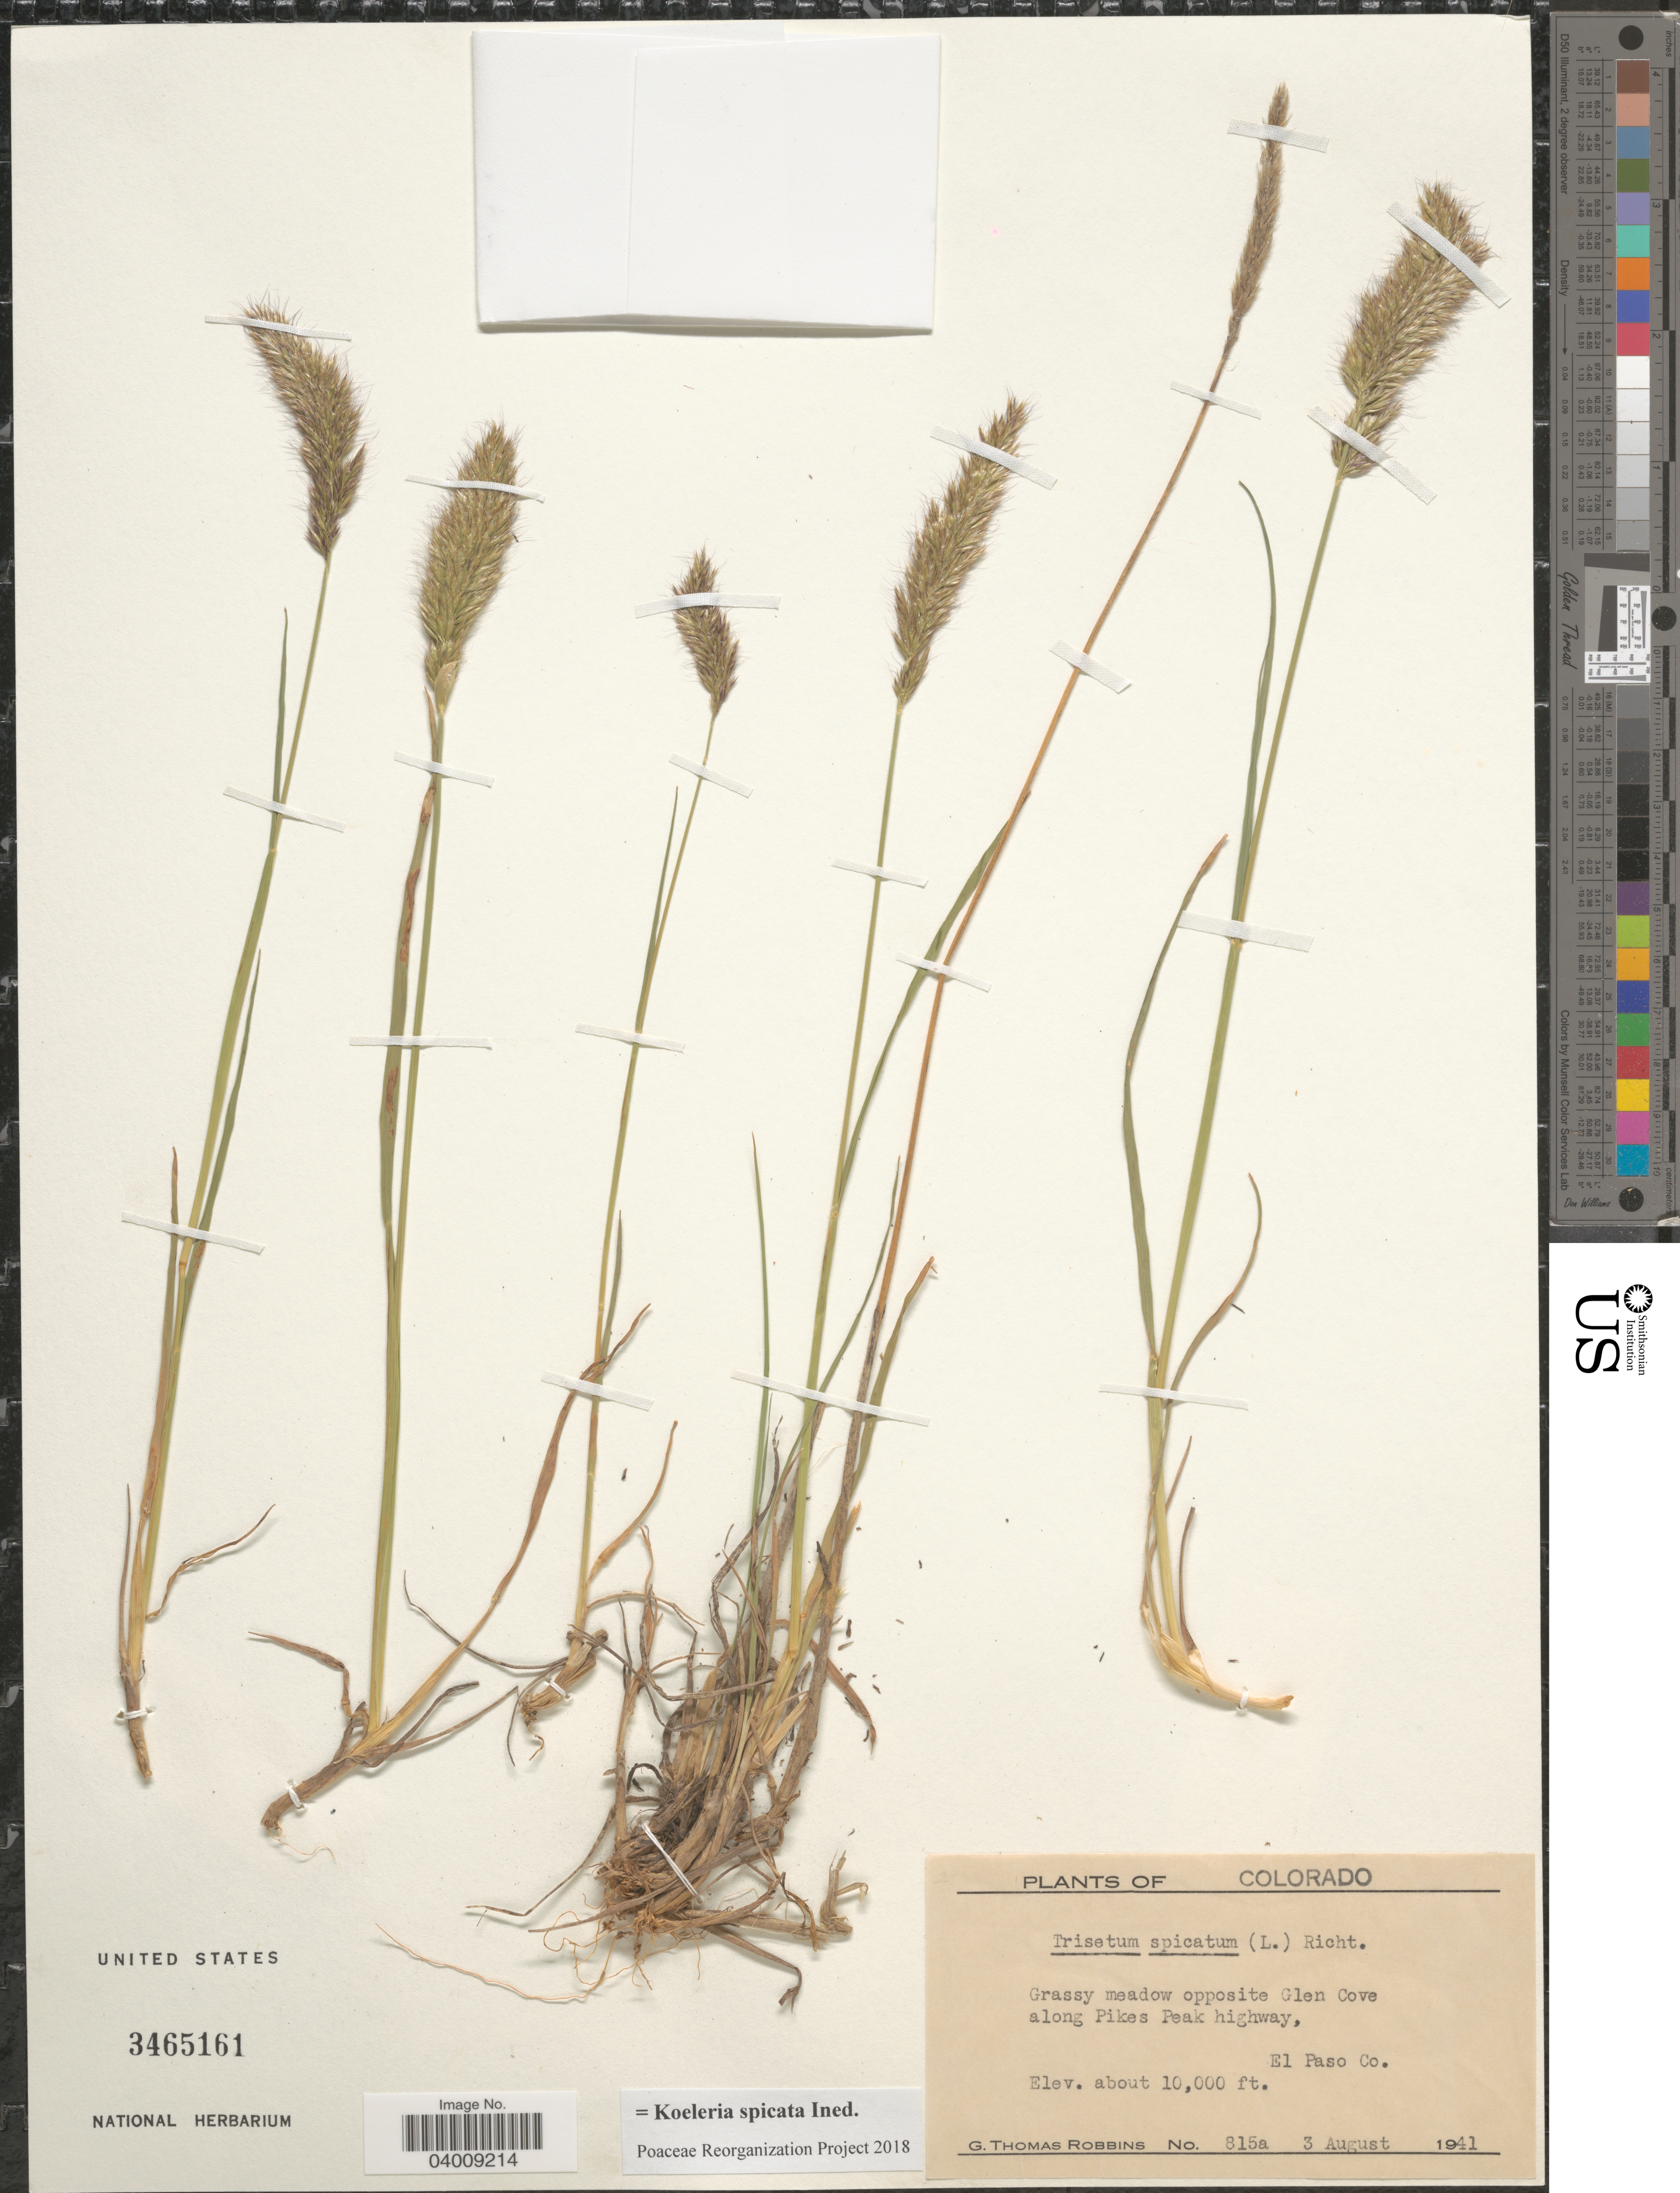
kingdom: Plantae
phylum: Tracheophyta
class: Liliopsida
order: Poales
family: Poaceae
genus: Koeleria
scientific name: Koeleria spicata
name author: (L.) Barberá et al.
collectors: G. T. Robbins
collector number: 815a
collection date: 1941-08-03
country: United States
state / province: Colorado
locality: Grassy meadow opposite Glen Cove along Pikes Peak highway, El Paso Co.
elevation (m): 3048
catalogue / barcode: US 3465161